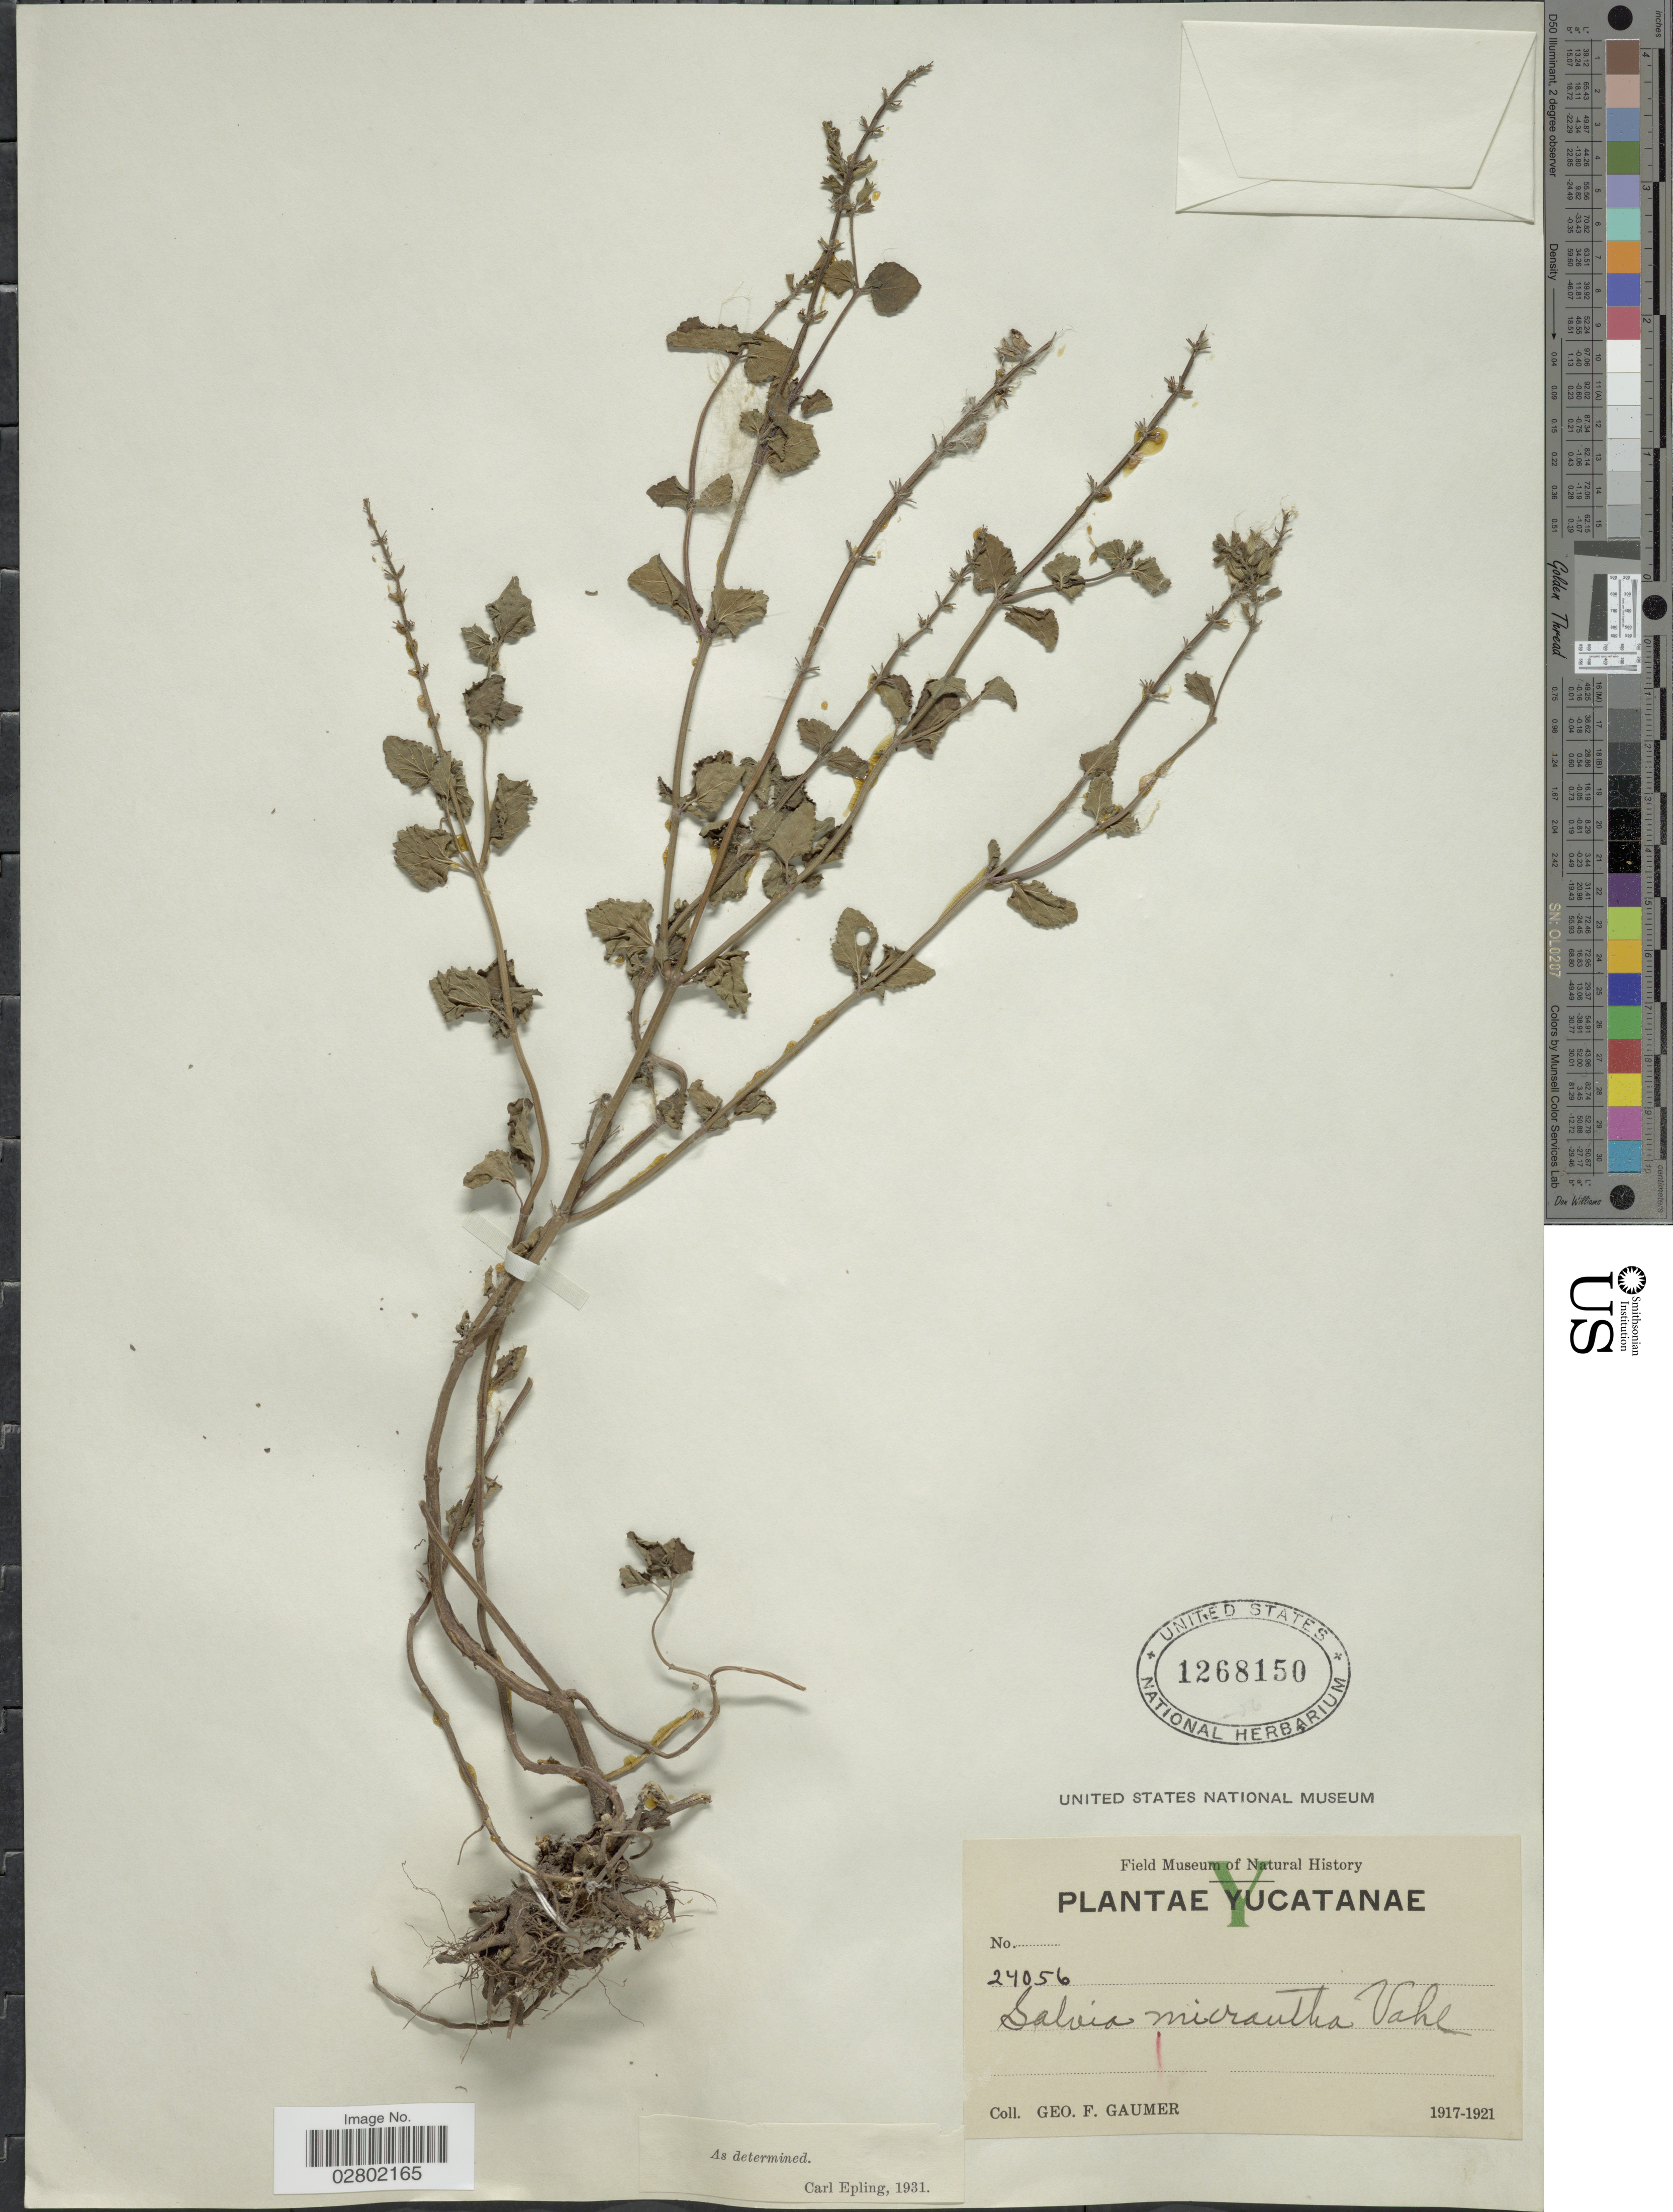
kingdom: Plantae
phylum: Tracheophyta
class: Magnoliopsida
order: Lamiales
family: Lamiaceae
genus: Salvia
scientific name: Salvia micrantha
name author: Vahl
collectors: G. F. Gaumer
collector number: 24056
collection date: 1917/1921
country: Mexico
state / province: Yucatán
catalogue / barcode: US 1268150